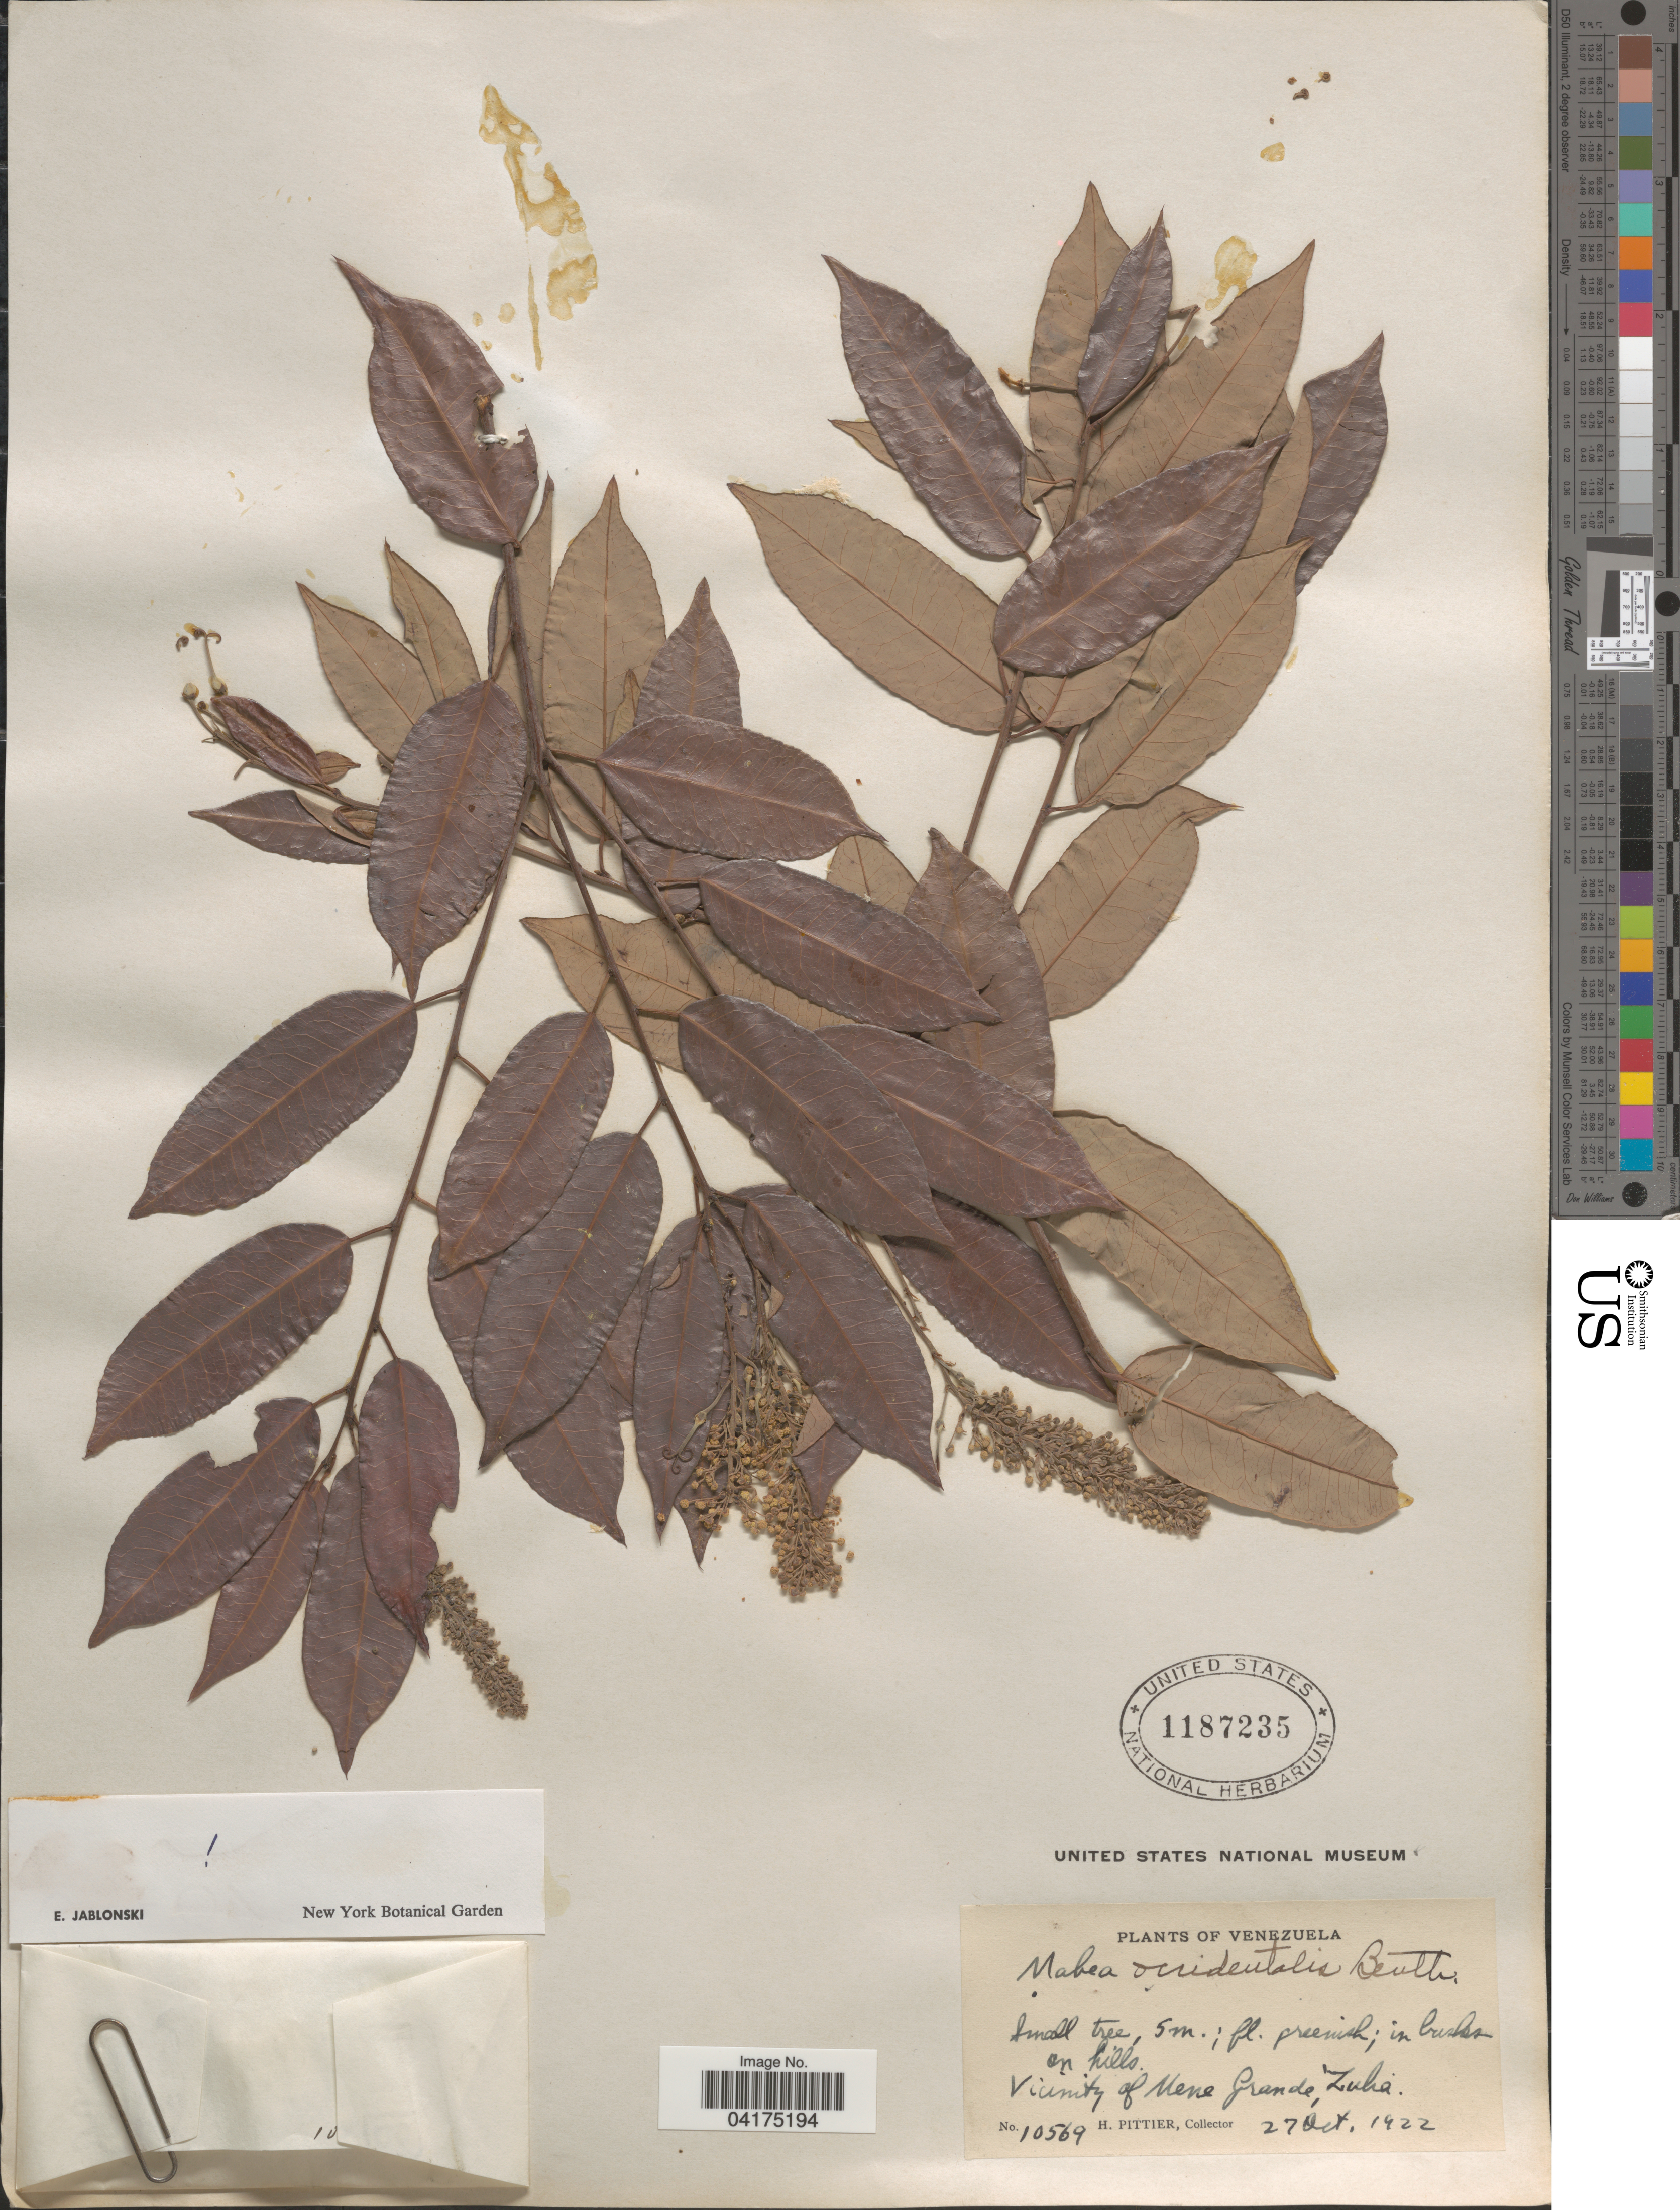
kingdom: Plantae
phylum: Tracheophyta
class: Magnoliopsida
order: Malpighiales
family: Euphorbiaceae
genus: Mabea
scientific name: Mabea occidentalis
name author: Benth.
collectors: H. F. Pittier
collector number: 10569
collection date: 1922-10-27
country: Venezuela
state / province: Zulia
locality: Vicinity of Mene Grande.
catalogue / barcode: US 1187235